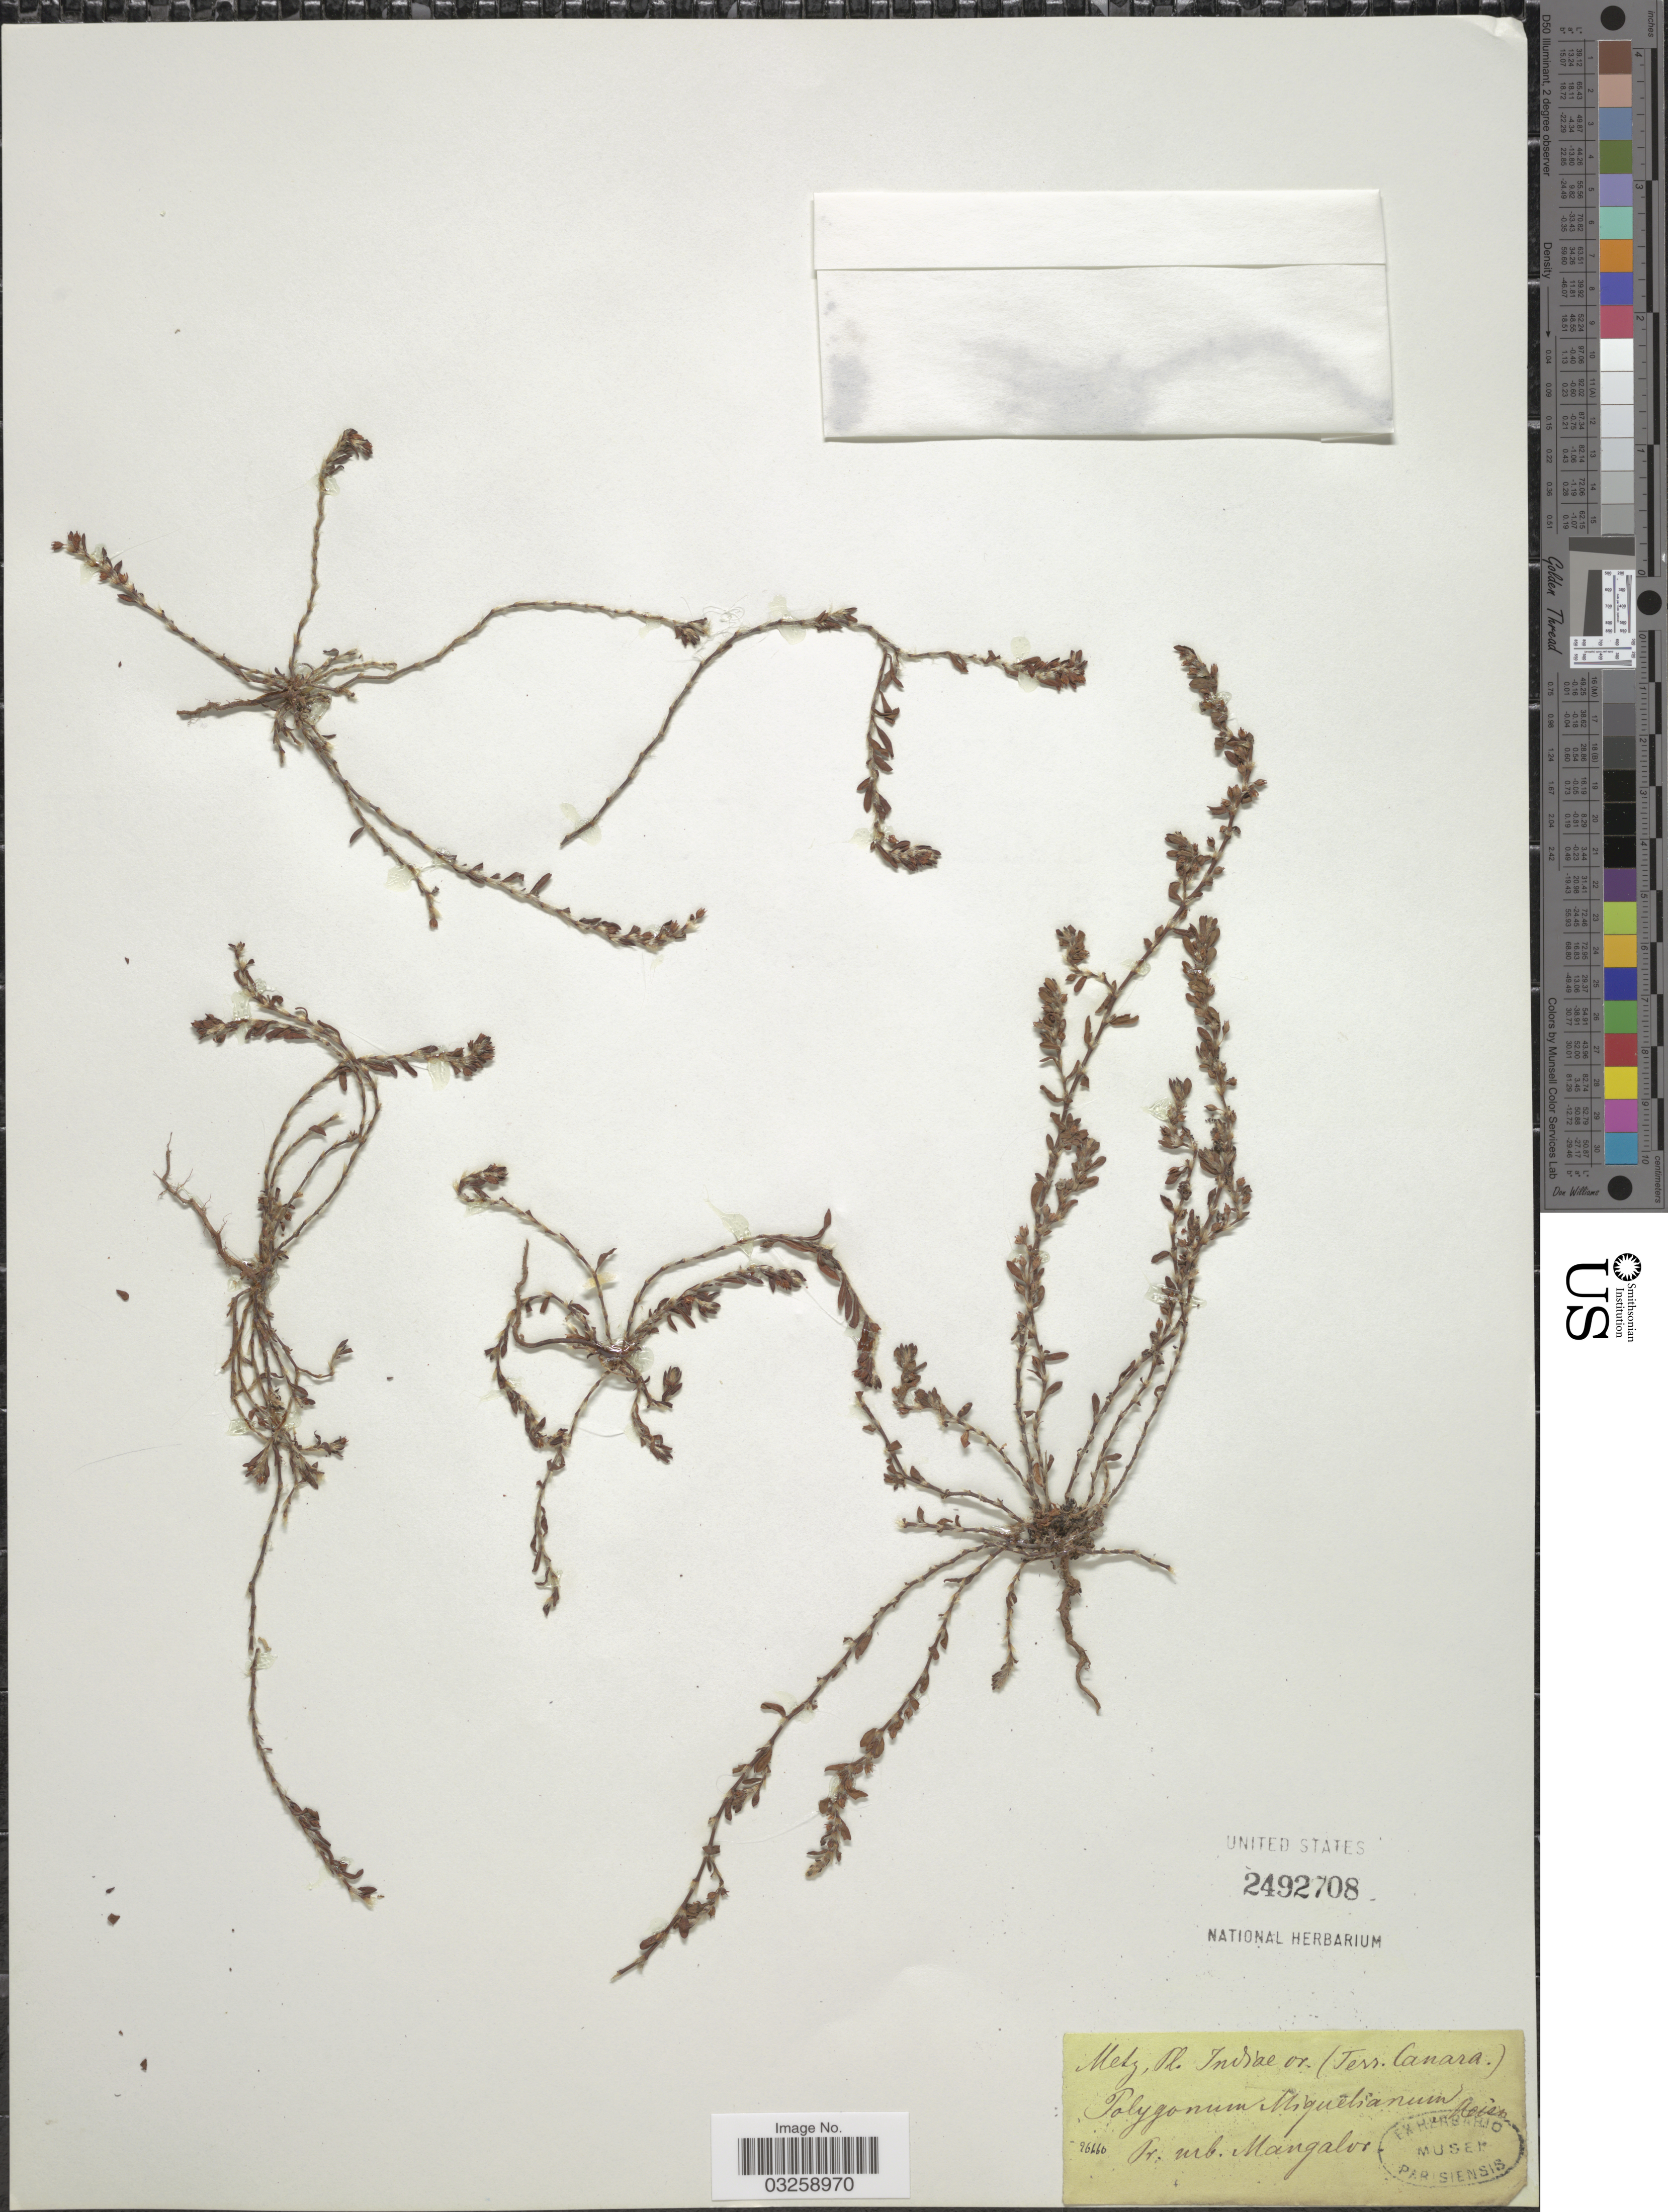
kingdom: Plantae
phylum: Tracheophyta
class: Magnoliopsida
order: Caryophyllales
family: Polygonaceae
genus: Polygonum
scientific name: Polygonum miquelianum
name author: Meisn.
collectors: -. Metz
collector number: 26460 ?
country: India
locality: (Terr. Canara). Pr. urb. Mangalor.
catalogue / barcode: US 2492708